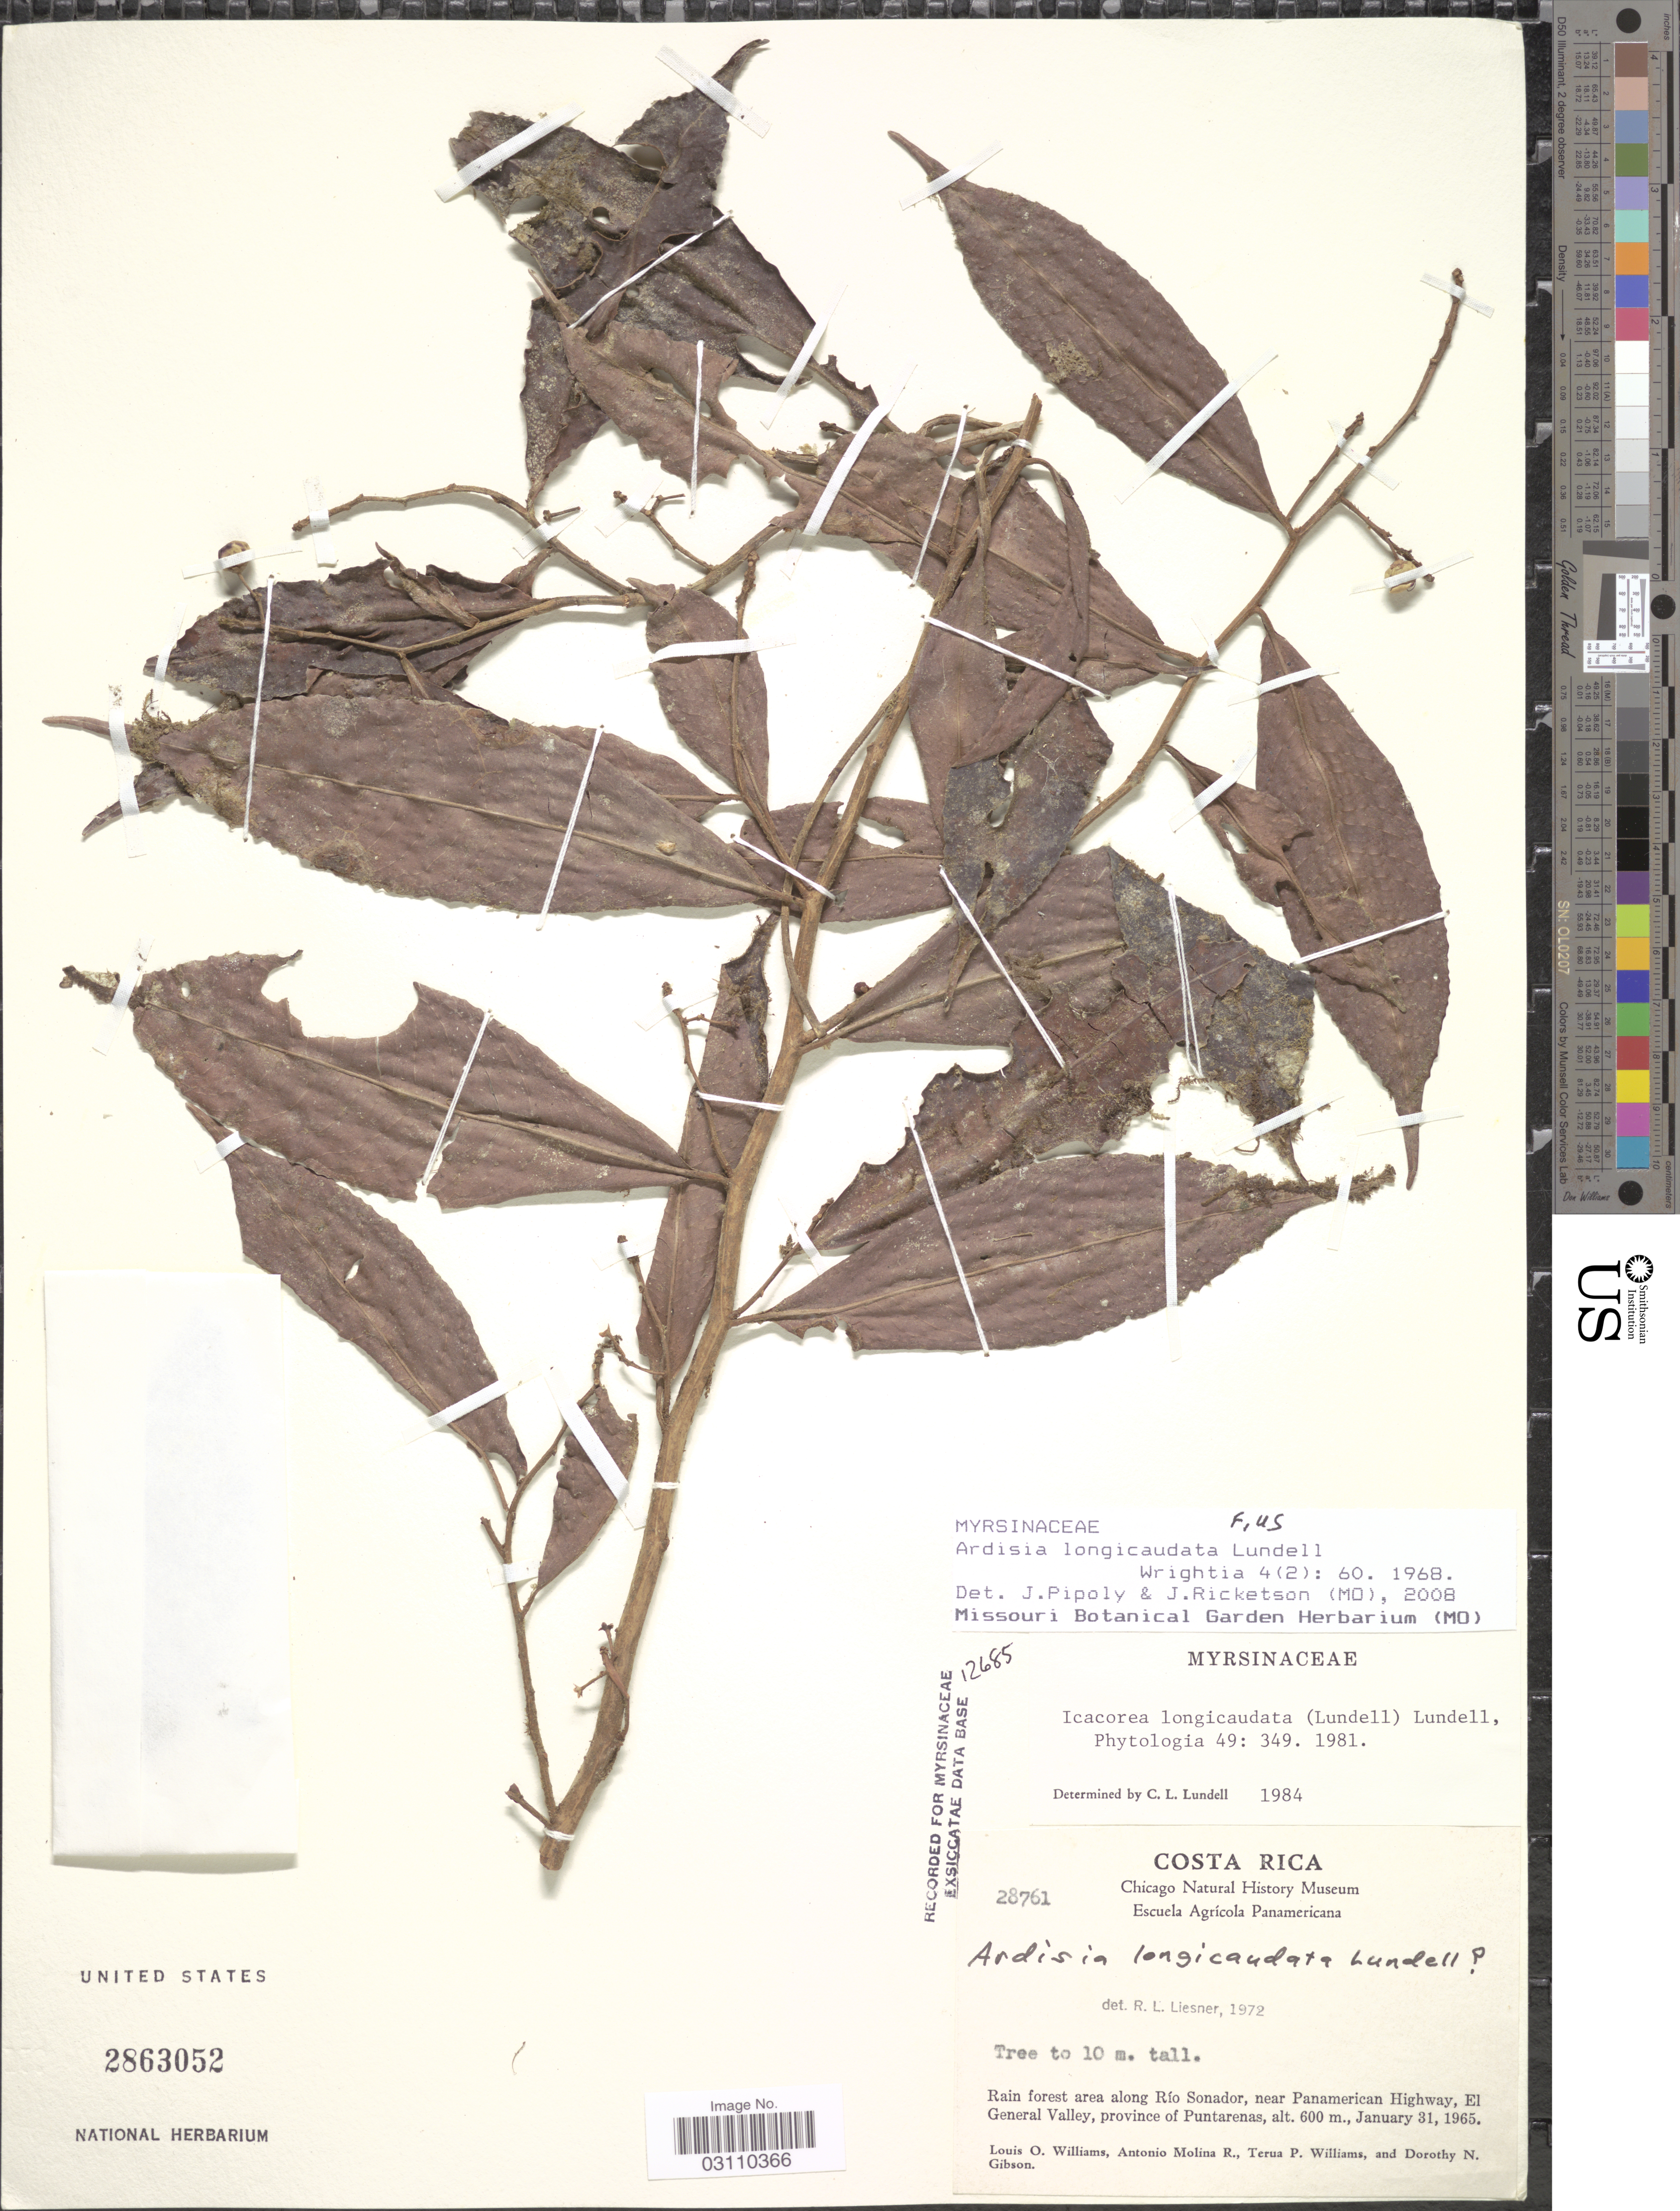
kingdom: Plantae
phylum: Tracheophyta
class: Magnoliopsida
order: Ericales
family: Primulaceae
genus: Ardisia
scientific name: Ardisia longicaudata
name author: Lundell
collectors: L. O. Williams, A. Molina R., T. Williams & D. N. Gibson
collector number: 28761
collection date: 1965-01-31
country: Costa Rica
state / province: Puntarenas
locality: Rain forest area along Río Sonador, near Panamerican Highway, El General Valley.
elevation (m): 600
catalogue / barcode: US 2863052